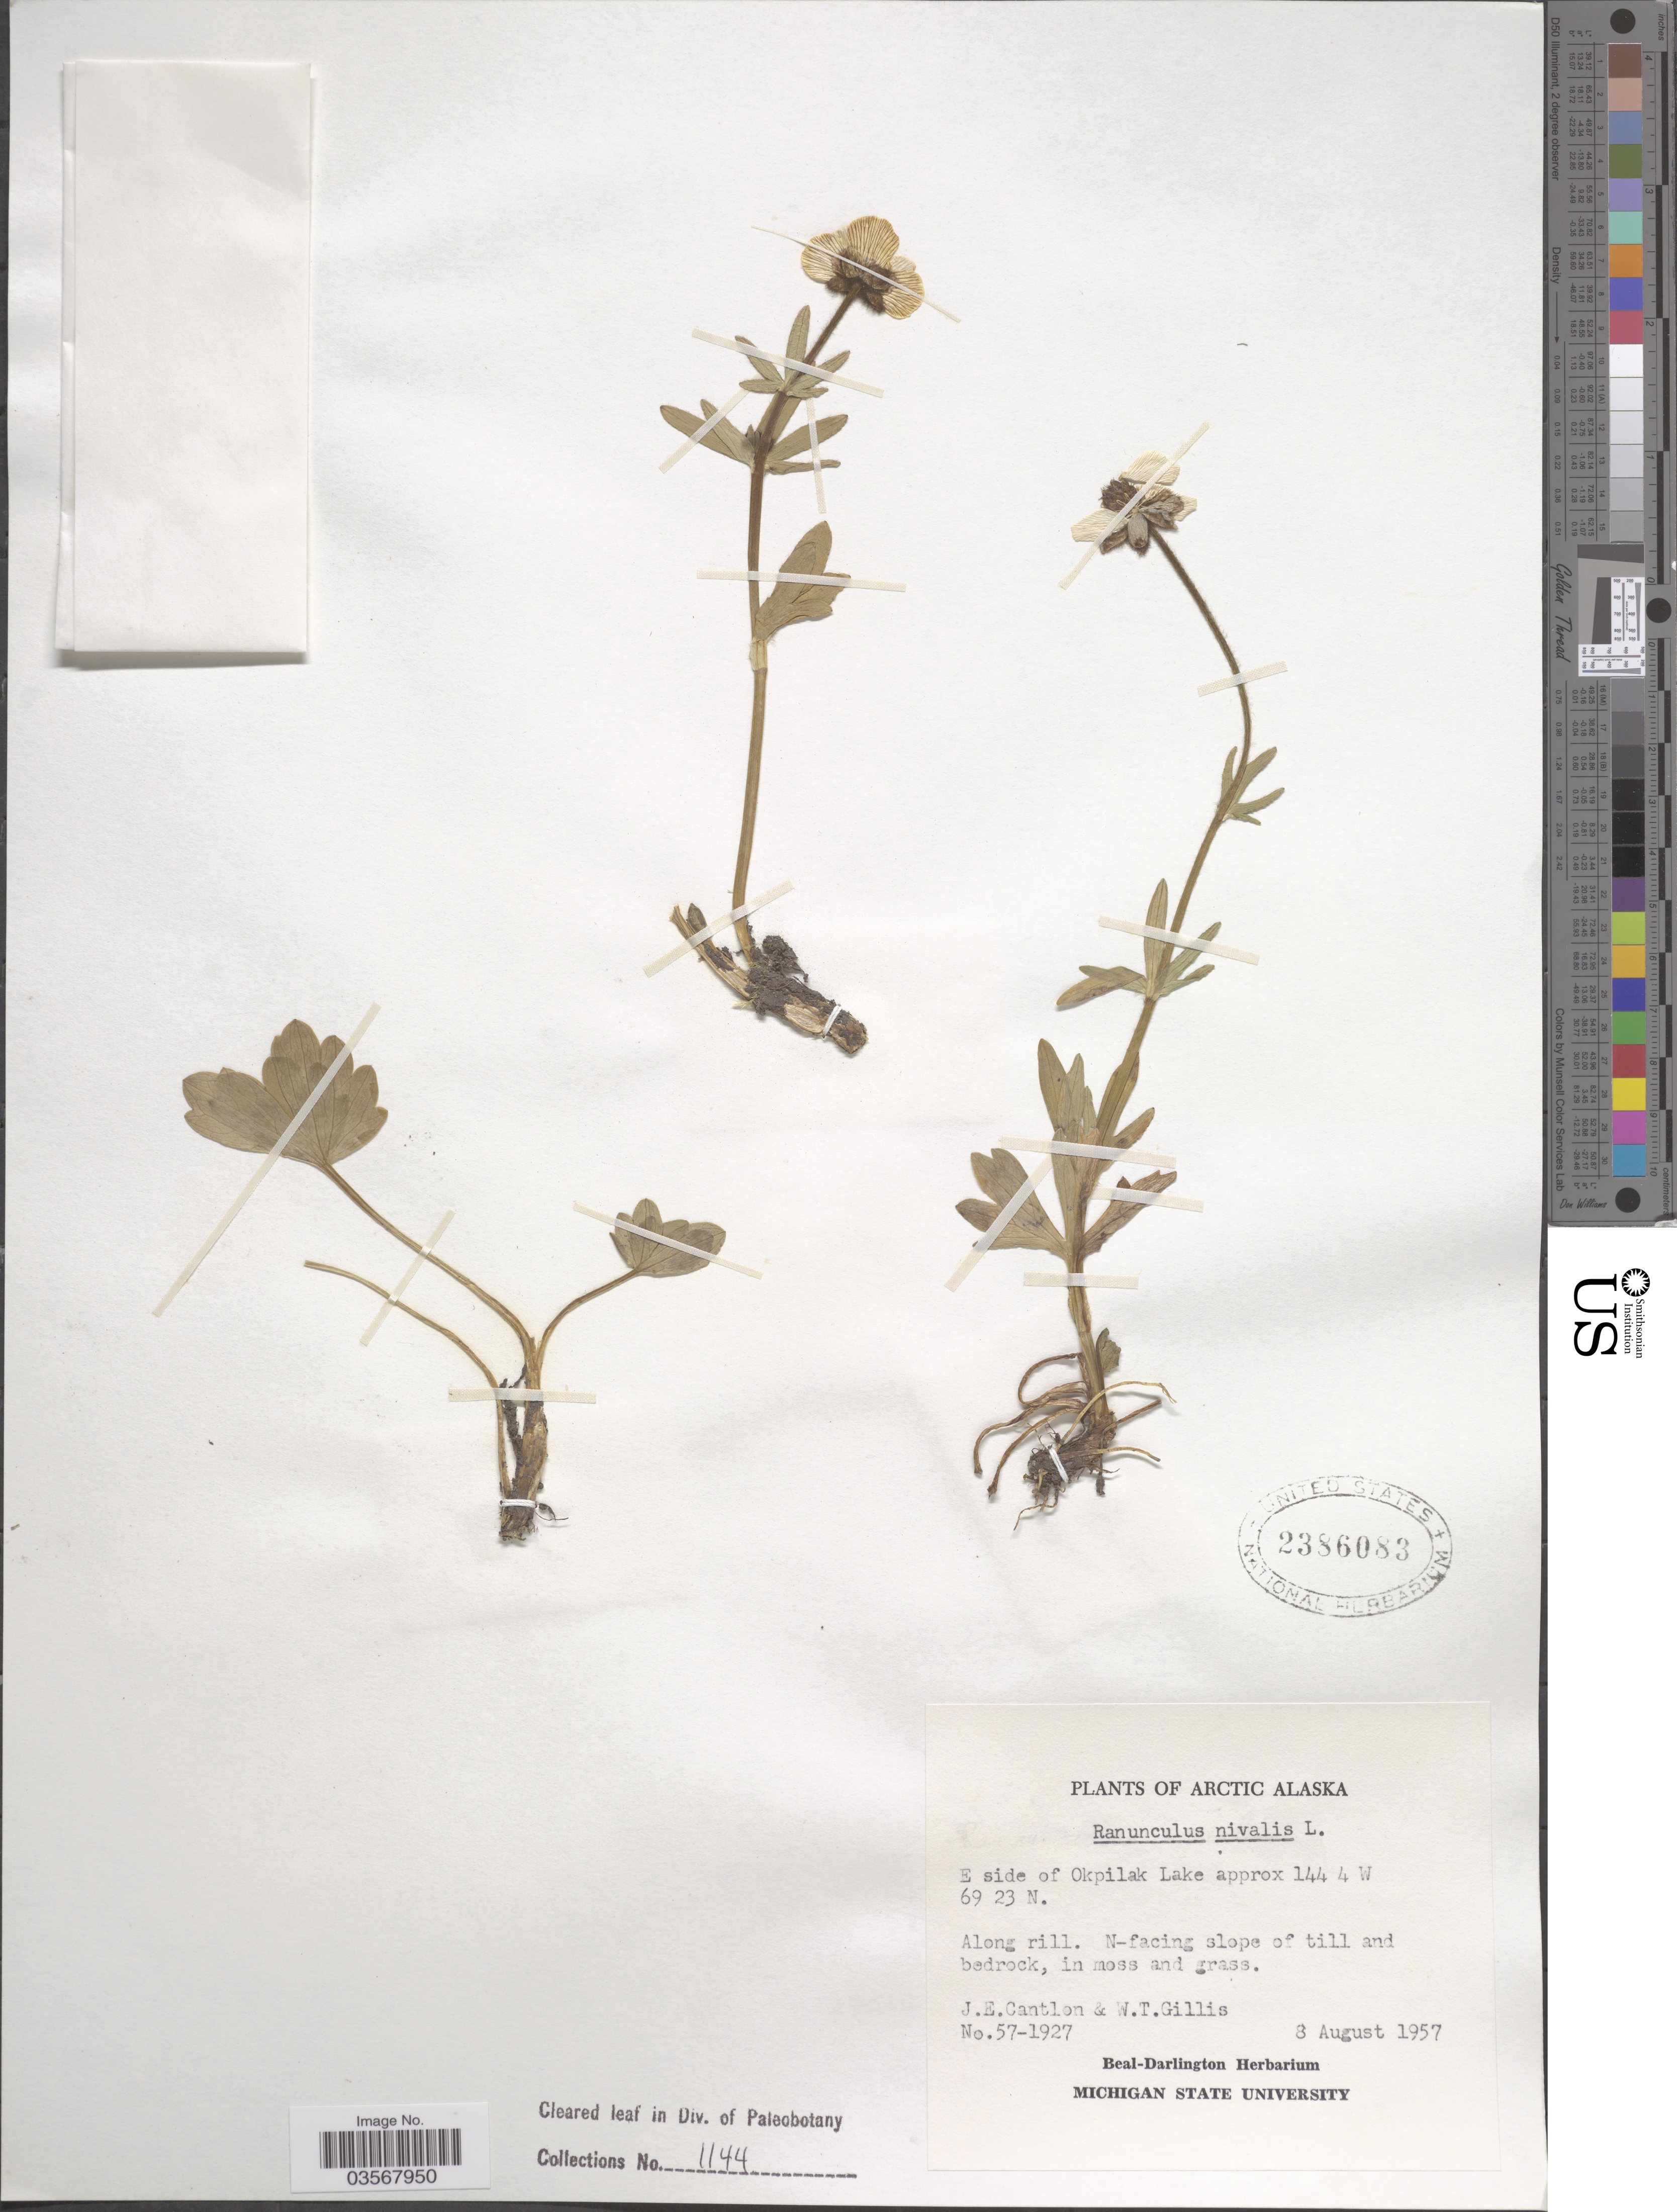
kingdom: Plantae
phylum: Tracheophyta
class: Magnoliopsida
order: Ranunculales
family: Ranunculaceae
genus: Ranunculus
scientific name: Ranunculus nivalis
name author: L.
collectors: J. Cantlon & W. T. Gillis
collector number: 57-1927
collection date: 1957-08-08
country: United States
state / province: Alaska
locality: Arctic Alaska. E side of Okpilak Lake.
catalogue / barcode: US 2386083